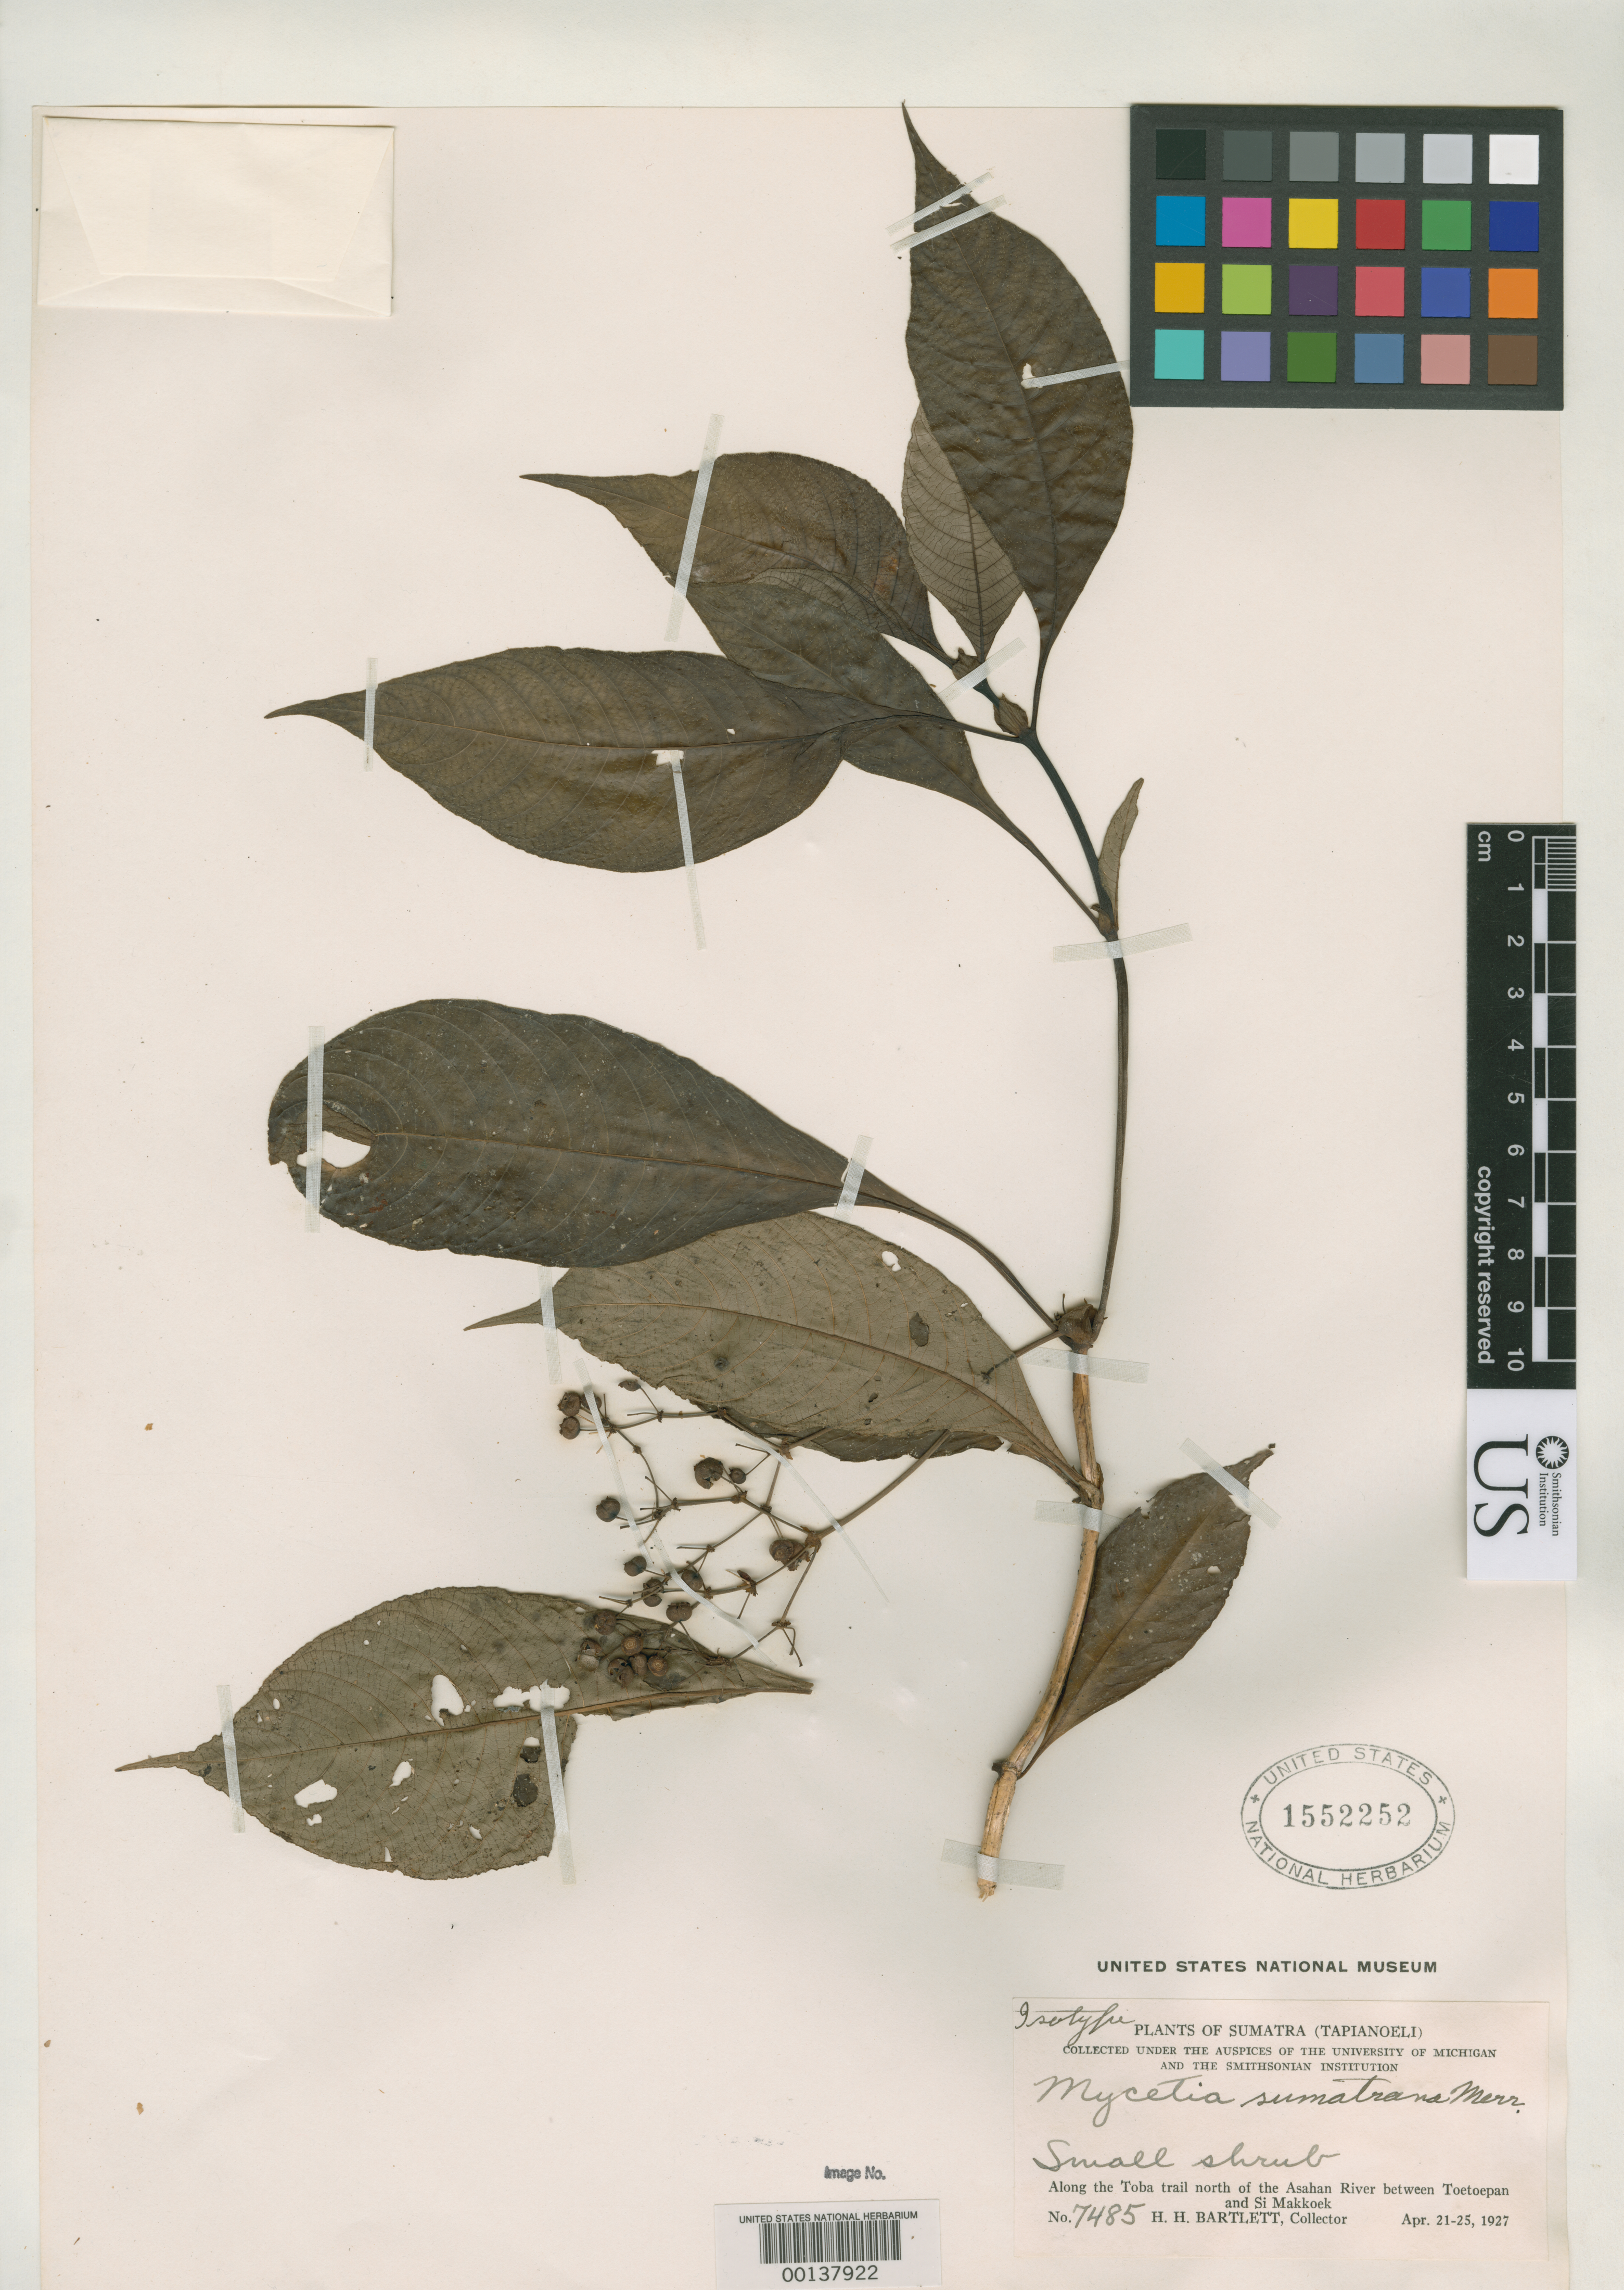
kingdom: Plantae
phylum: Tracheophyta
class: Magnoliopsida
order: Gentianales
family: Rubiaceae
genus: Mycetia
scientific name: Mycetia sumatrana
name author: Merr.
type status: Isotype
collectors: H. H. Bartlett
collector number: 7485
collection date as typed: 21 Apr 1927 to 25 --- 1927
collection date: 1927-04-21/1927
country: Indonesia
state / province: Sumatra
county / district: Sumatera Utara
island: Sumatra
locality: Toba trail north of Asahan River between Toetoepan and Si Makkoek.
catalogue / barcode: US 1552252